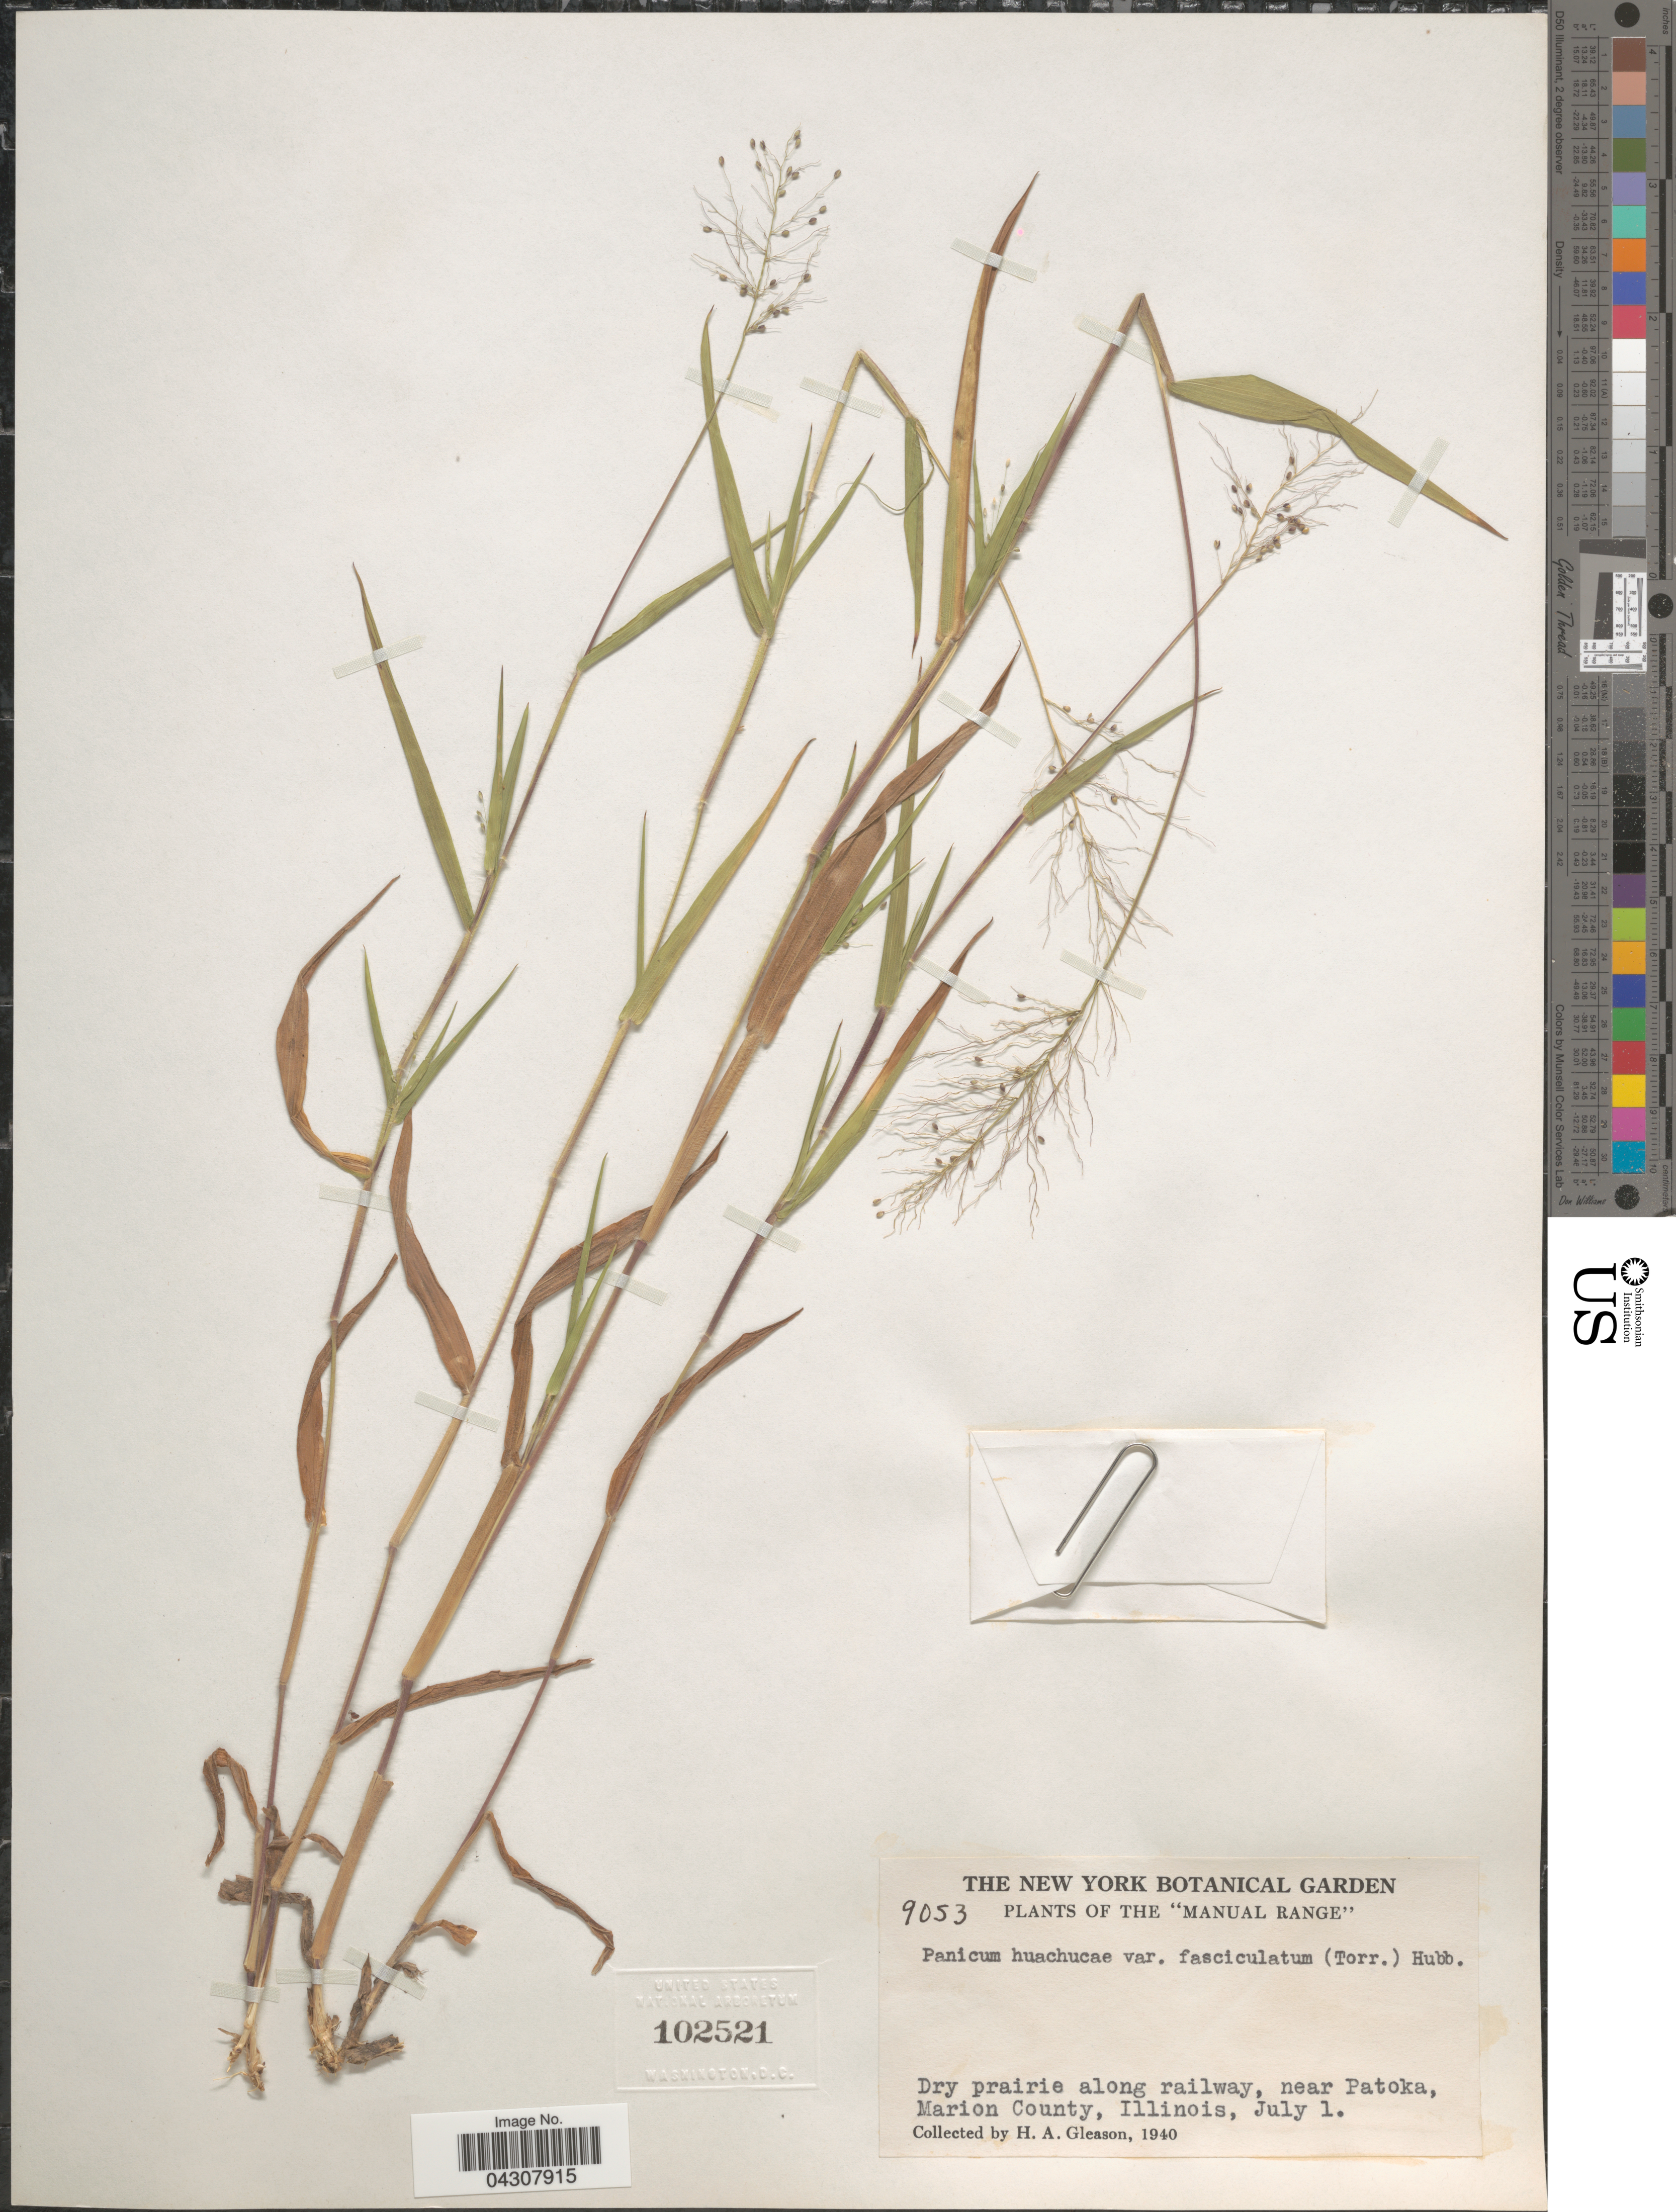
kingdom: Plantae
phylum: Tracheophyta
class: Liliopsida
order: Poales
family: Poaceae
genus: Dichanthelium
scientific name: Dichanthelium acuminatum var. acuminatum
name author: (Sw.) Gould & C.A. Clark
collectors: H. A. Gleason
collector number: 9053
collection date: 1940-07-01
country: United States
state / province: Illinois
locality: The "Manuel Range". Dry prairie along railway, near Patoka, Marion County.